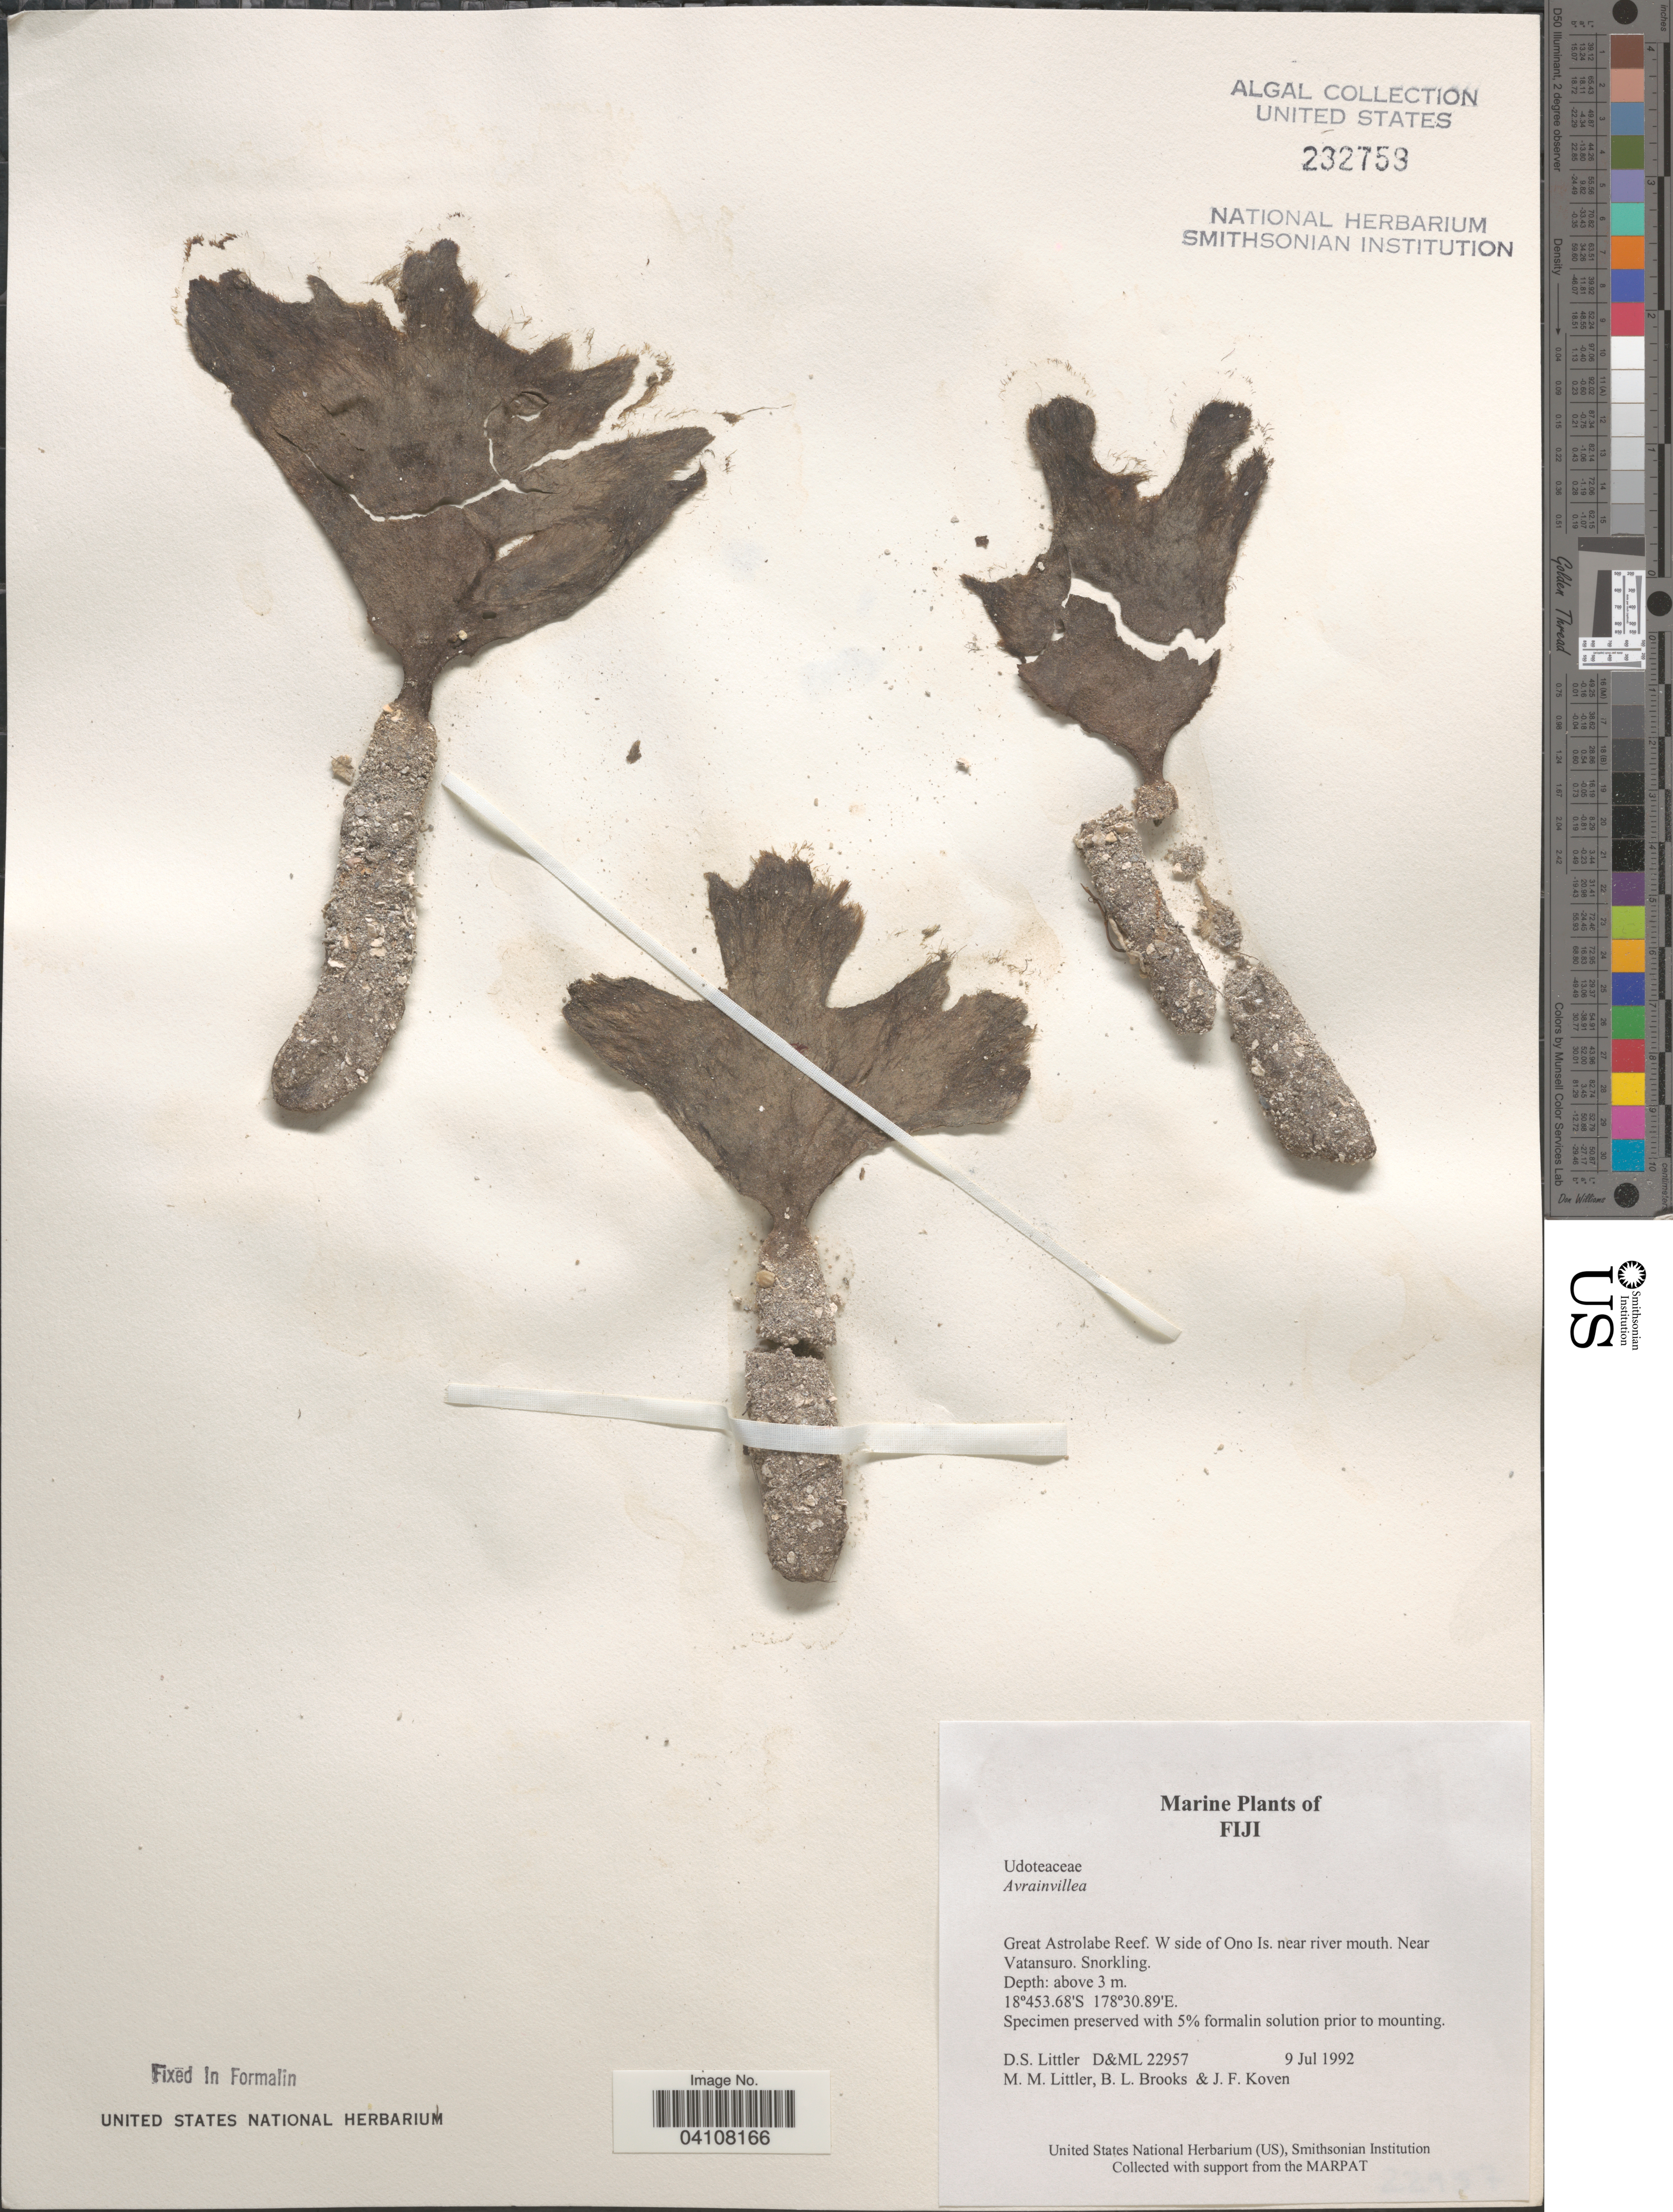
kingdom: Plantae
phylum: Chlorophyta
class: Ulvophyceae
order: Bryopsidales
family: Dichotomosiphonaceae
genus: Avrainvillea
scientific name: Avrainvillea sp.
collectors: D. S. Littler, B. Brooks & J. Koven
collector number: D&ML22957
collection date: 1992-07-09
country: Fiji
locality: Great Astrolabe Reef. W side of Ono Is. near river mouth. Near Vatansuro. Snorkling.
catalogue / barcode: US 232759